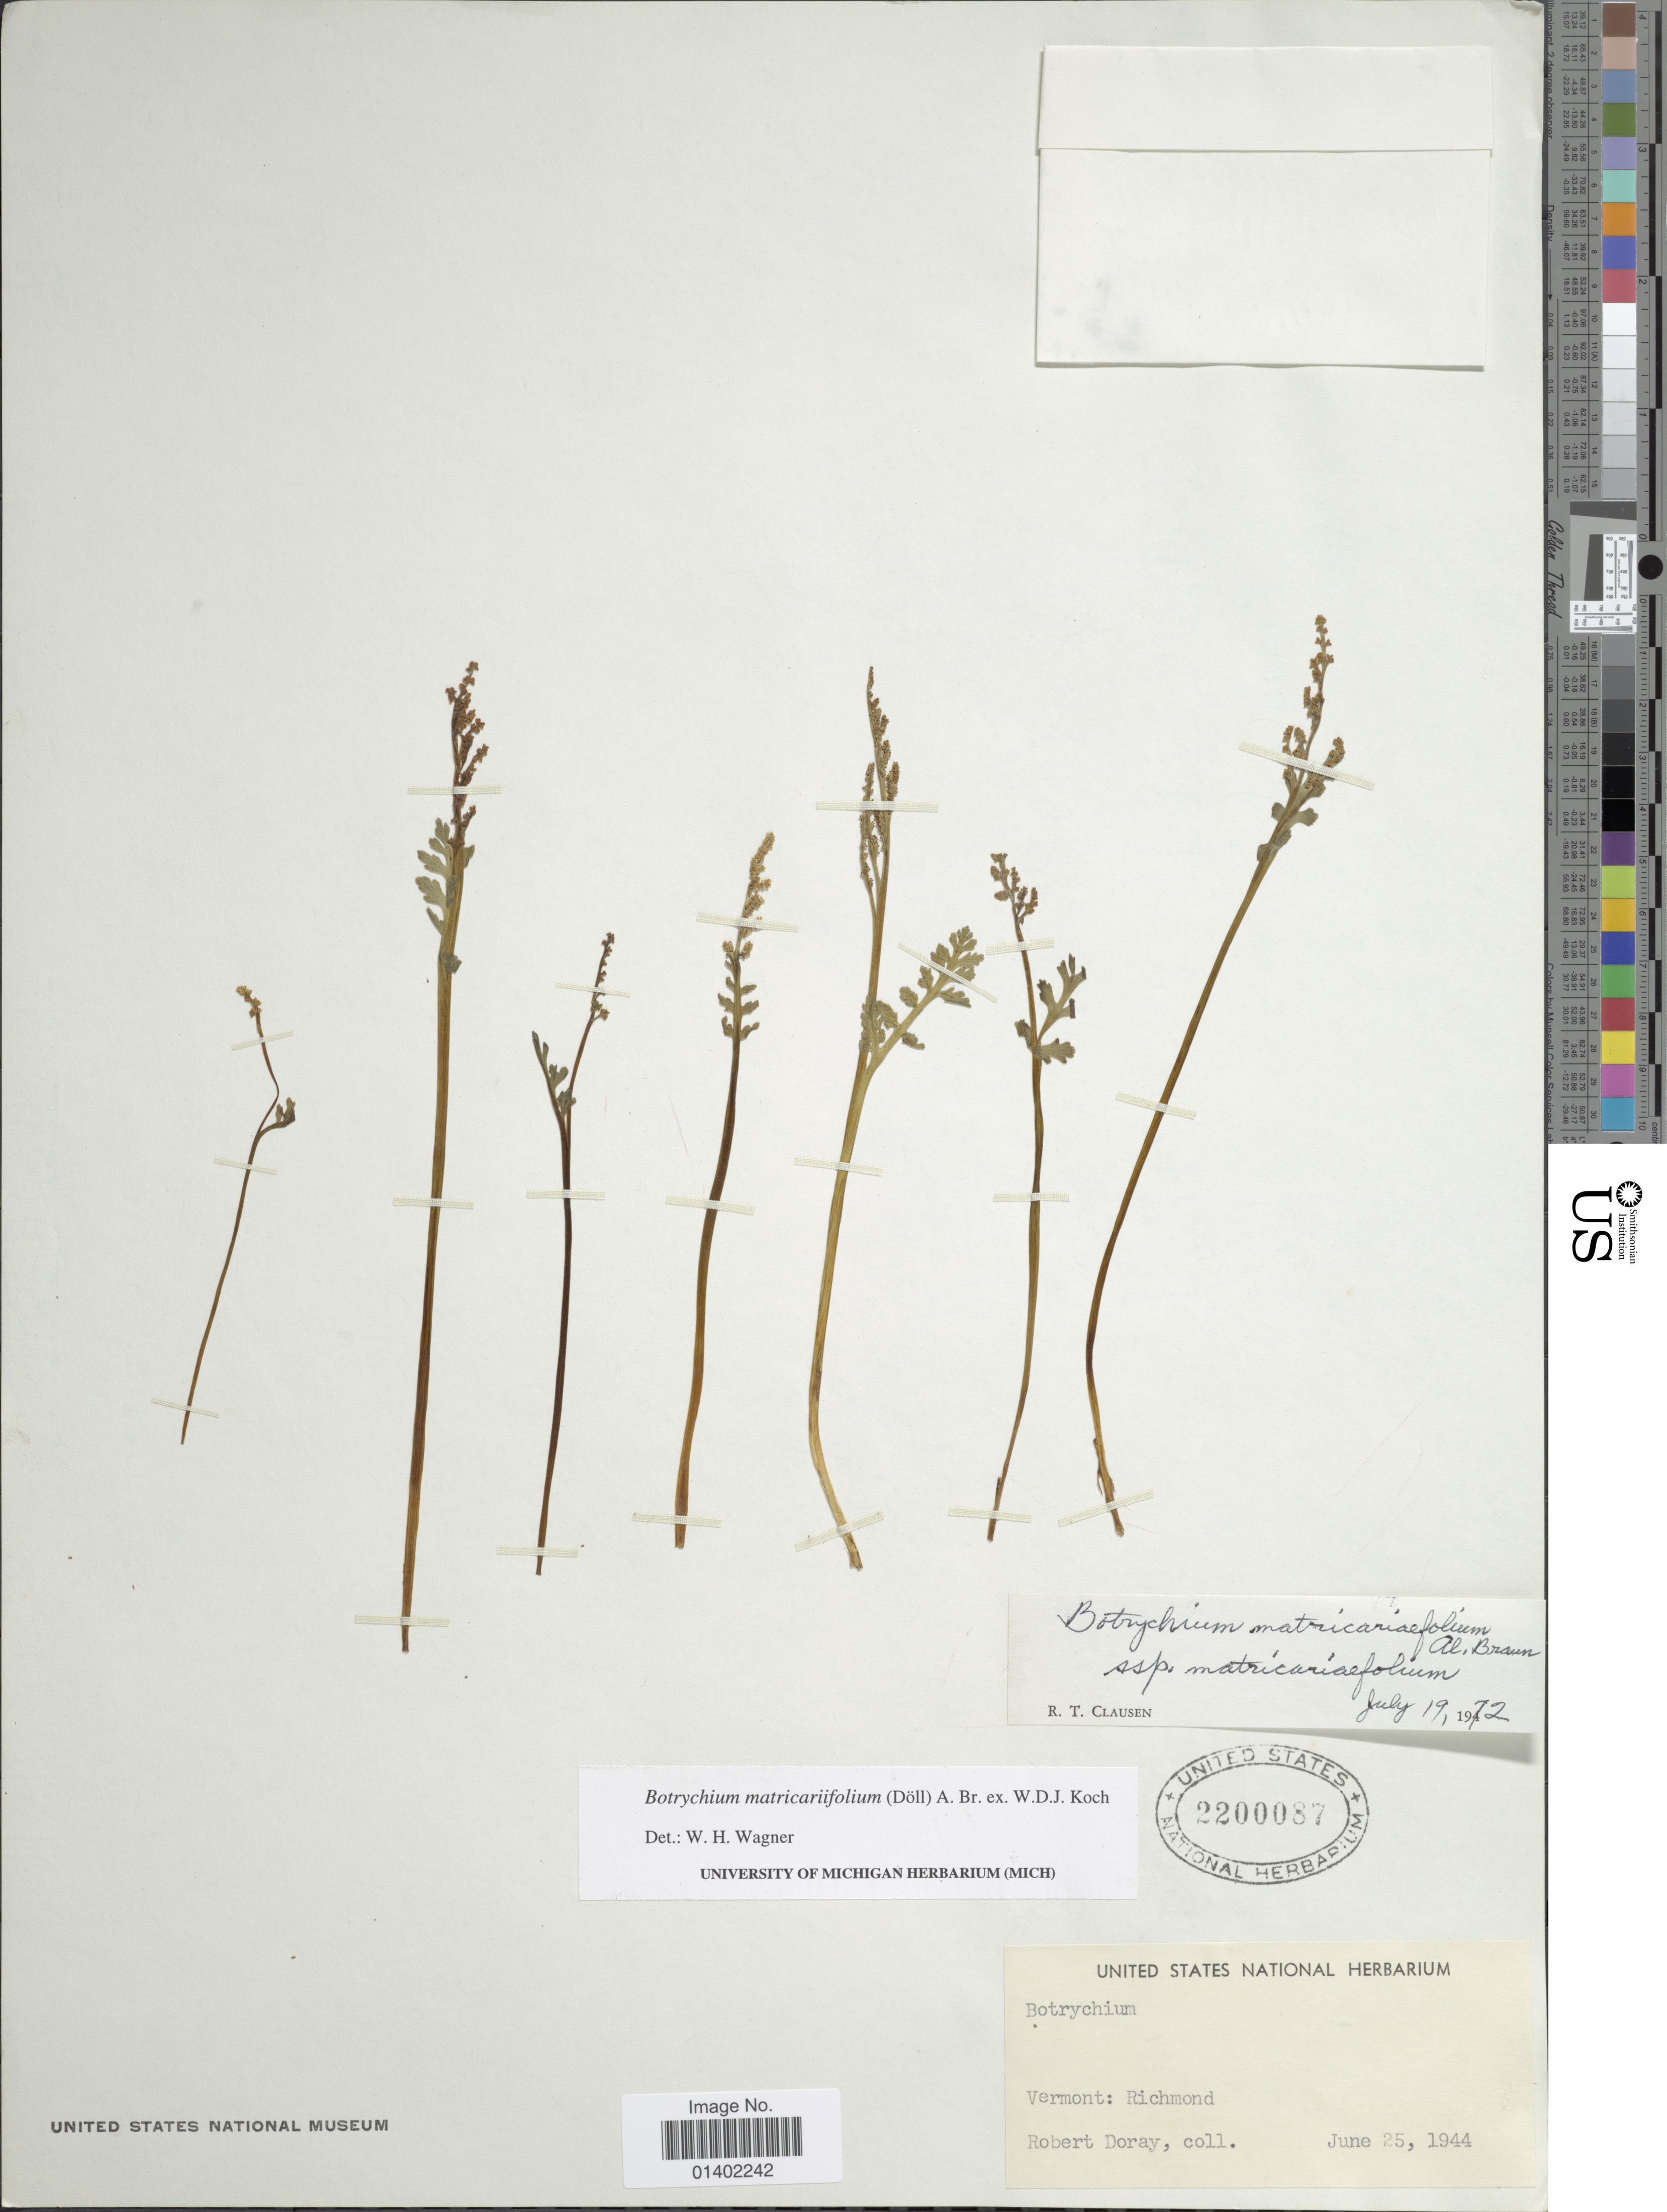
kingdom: Plantae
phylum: Tracheophyta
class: Polypodiopsida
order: Ophioglossales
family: Ophioglossaceae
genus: Botrychium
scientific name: Botrychium matricariifolium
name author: (A. Braun ex Dowell) A. Braun ex Koch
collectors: R. Doray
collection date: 1944-06-25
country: United States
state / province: Vermont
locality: Richmond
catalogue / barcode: US 2200087